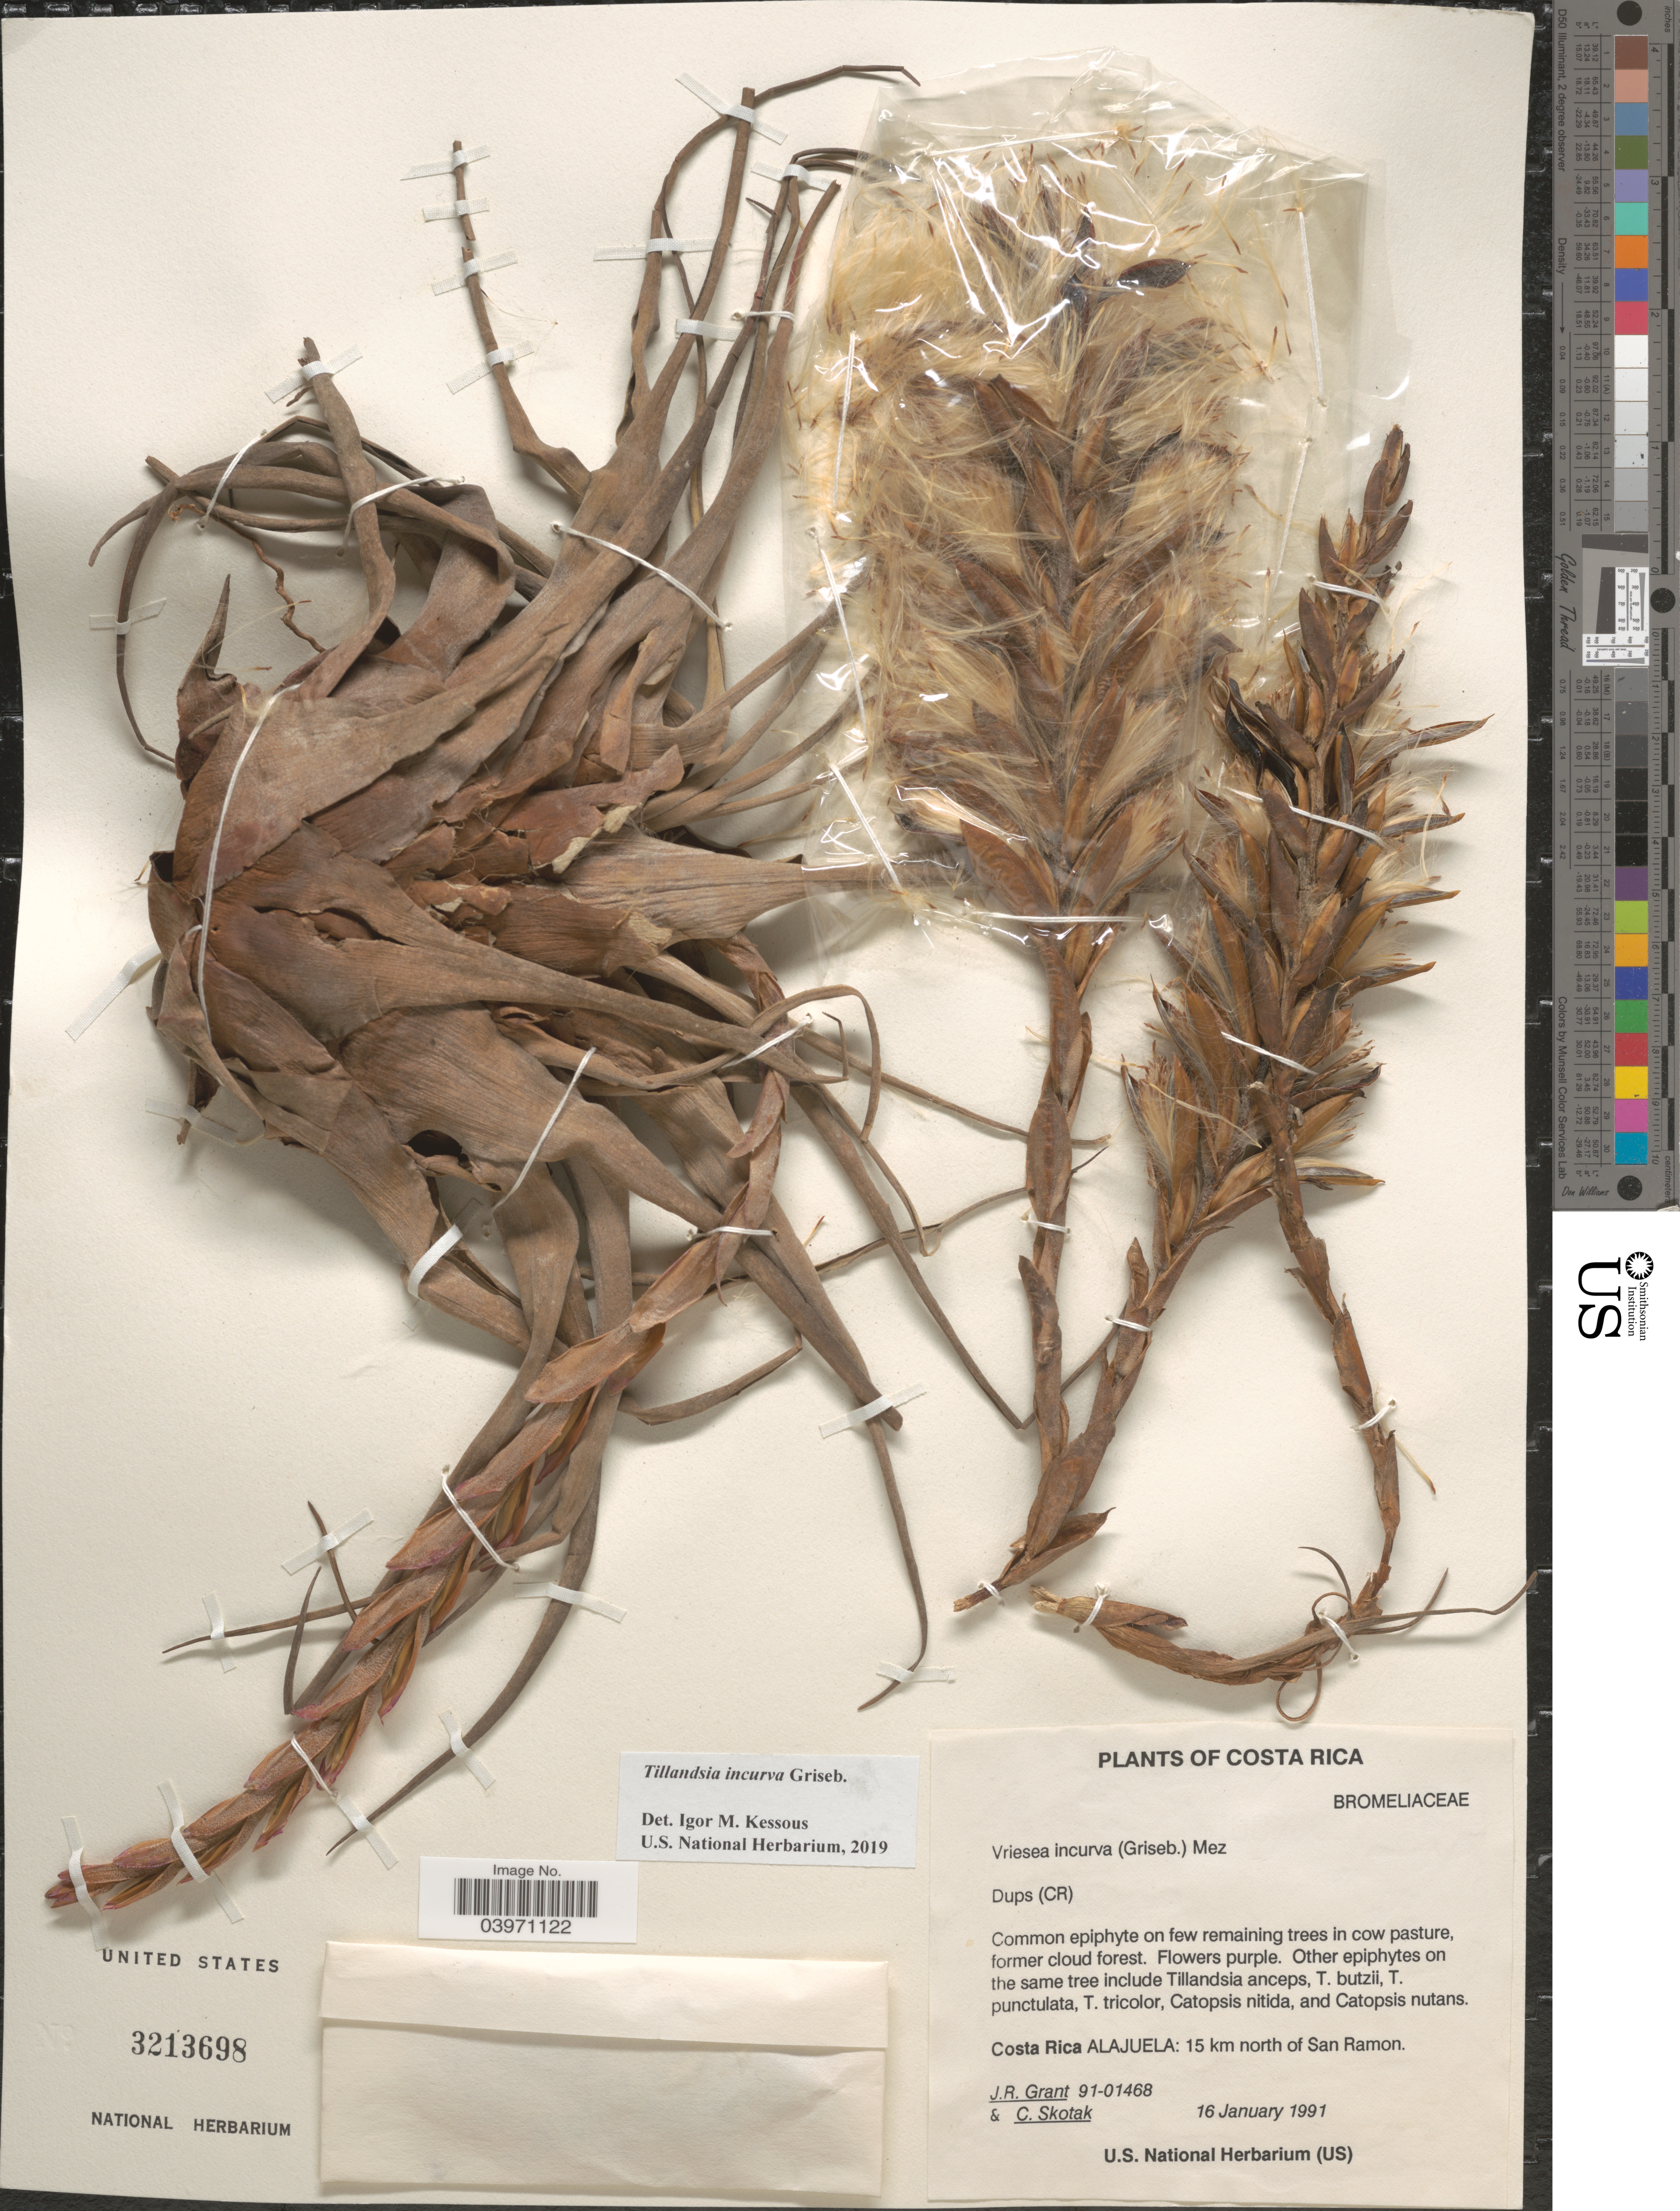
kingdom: Plantae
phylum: Tracheophyta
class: Liliopsida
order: Poales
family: Bromeliaceae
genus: Tillandsia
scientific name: Tillandsia incurva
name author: Griseb.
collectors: J. Grant & C. Skotak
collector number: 91-01468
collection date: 1991-01-16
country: Costa Rica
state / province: Alajuela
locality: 15 km north of San Ramon.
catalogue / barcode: US 3213698